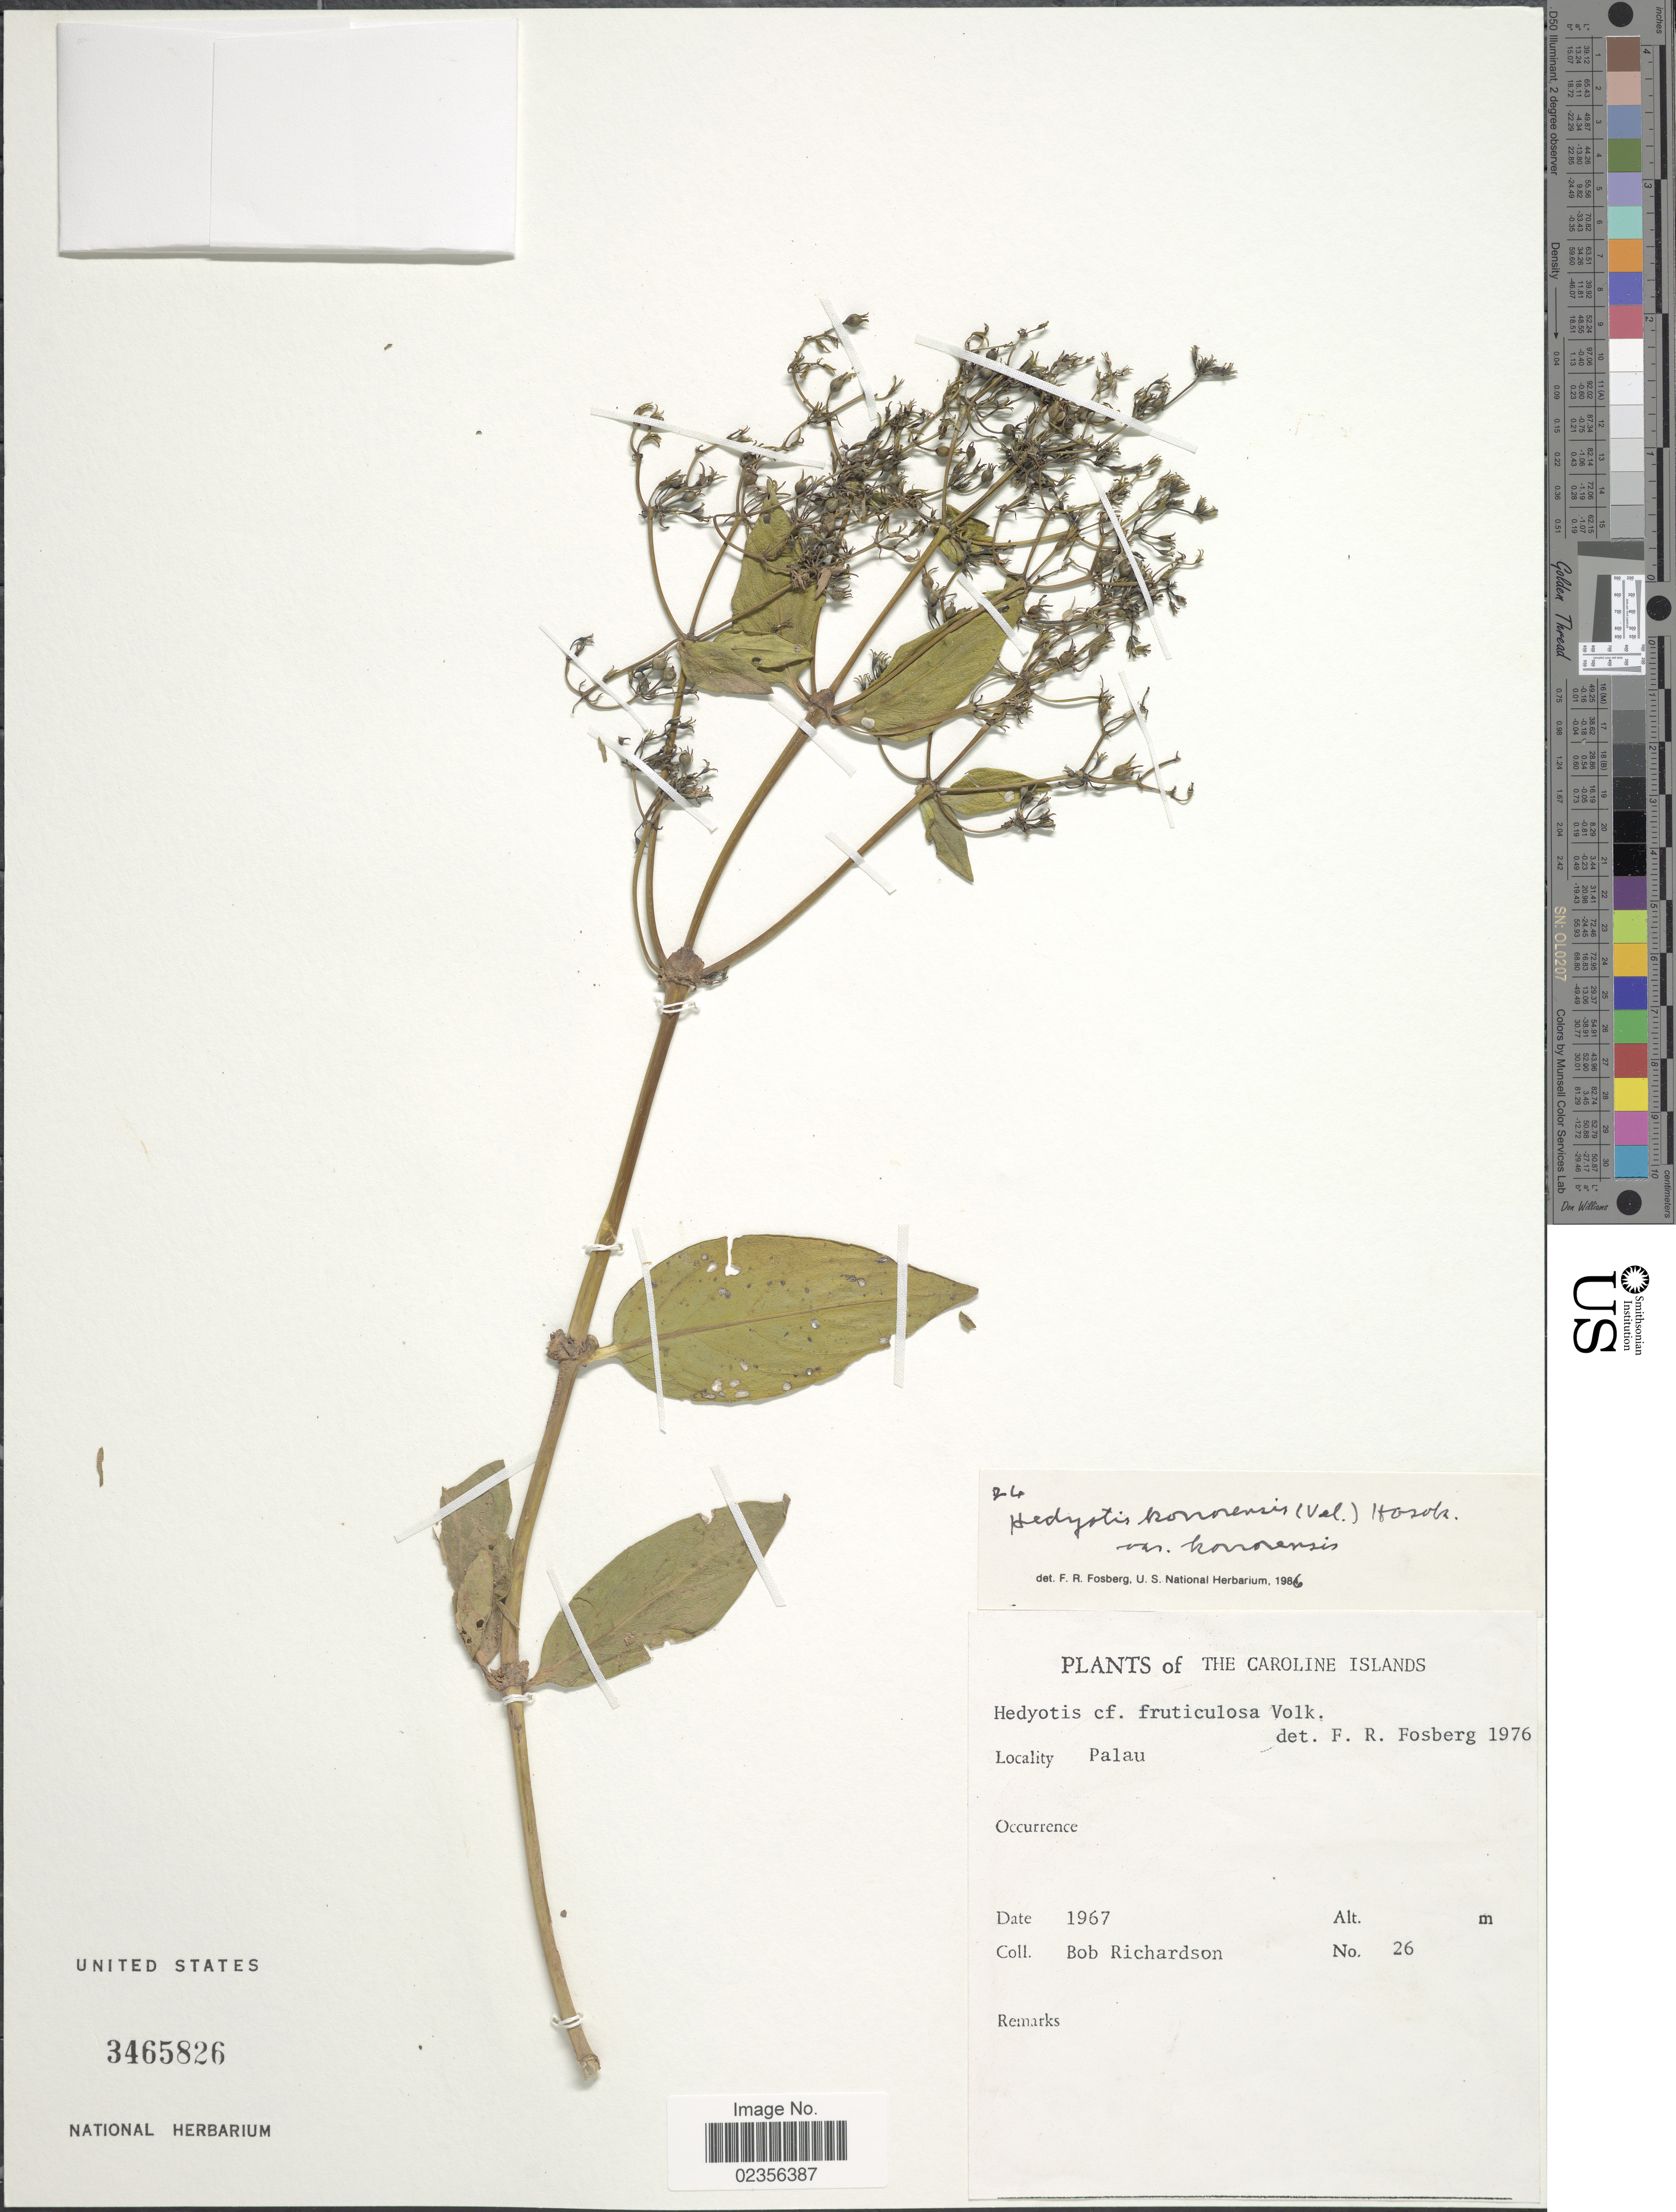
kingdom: Plantae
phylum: Tracheophyta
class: Magnoliopsida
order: Gentianales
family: Rubiaceae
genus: Hedyotis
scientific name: Hedyotis korrorensis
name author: Hosok.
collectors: B. Richardson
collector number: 26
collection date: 1967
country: Palau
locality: The Caroline Islands, Palau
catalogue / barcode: US 3465826